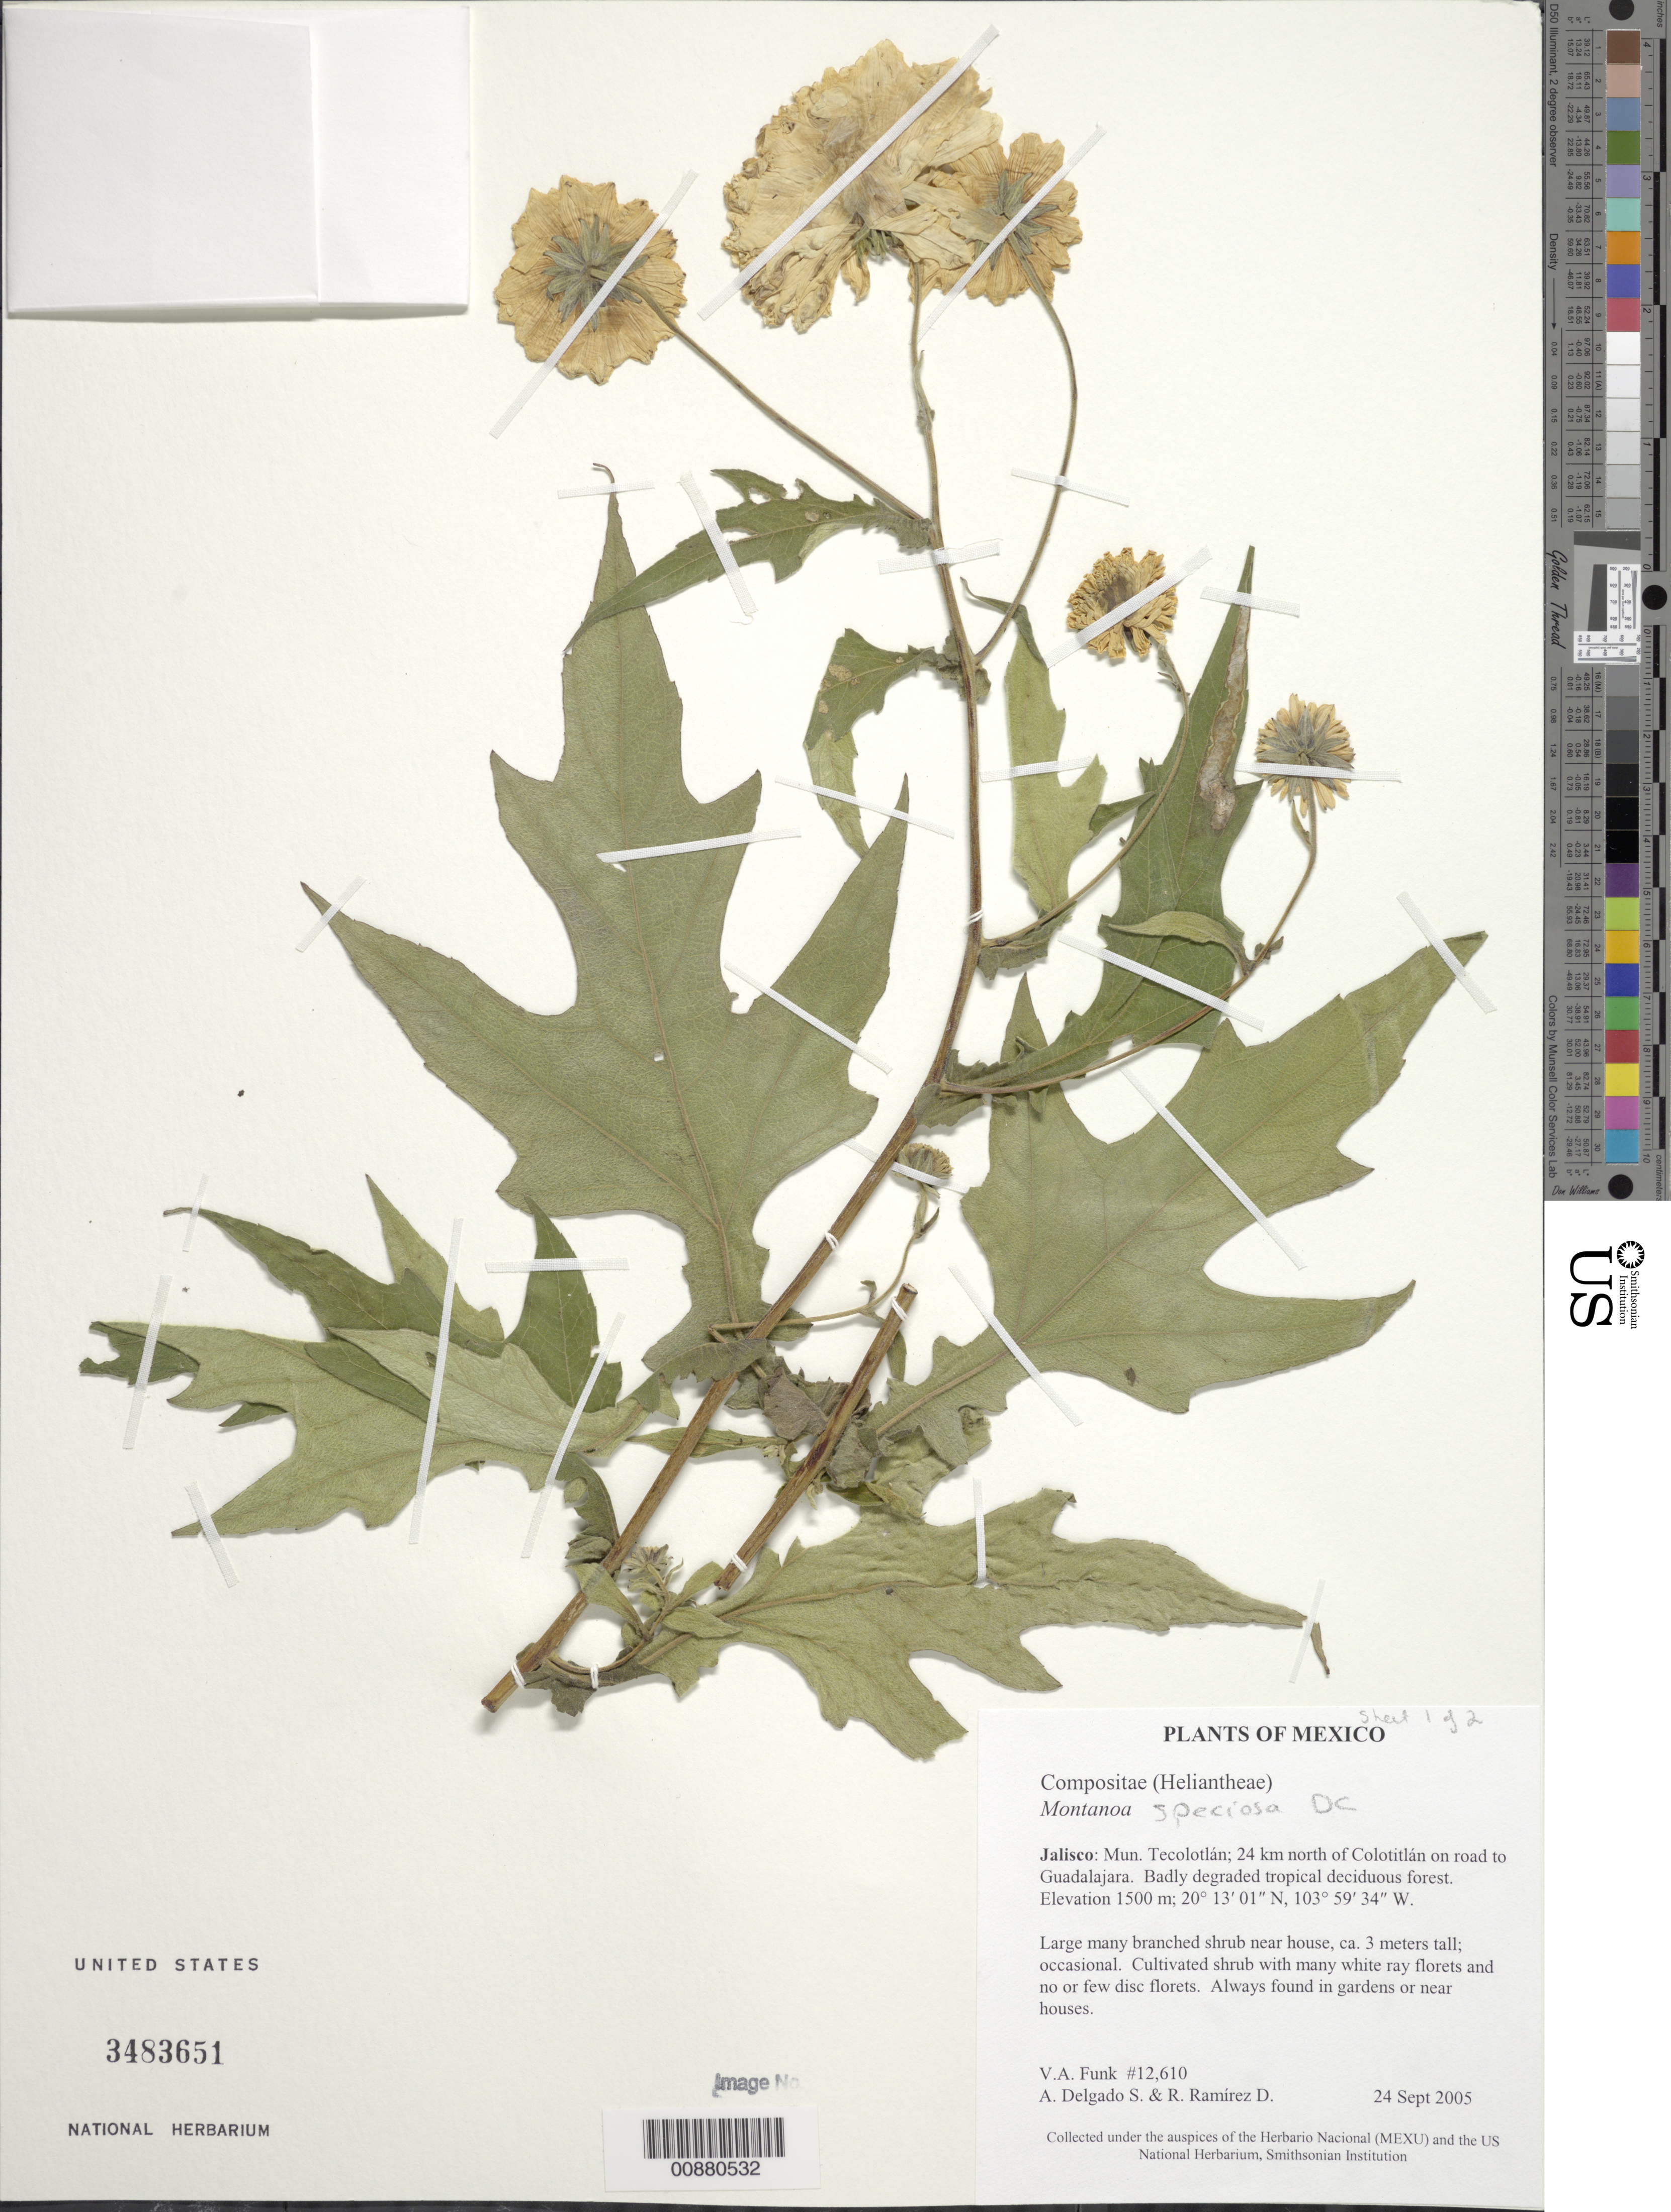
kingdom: Plantae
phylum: Tracheophyta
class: Magnoliopsida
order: Asterales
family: Asteraceae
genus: Montanoa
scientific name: Montanoa speciosa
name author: (DC.) Sch. Bip. ex K. Koch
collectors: V. Funk, A. Delgado S. & R. Ramirez D.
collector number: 12610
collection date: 2005-09-24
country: Mexico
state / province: Jalisco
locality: Mun. Tecolotlán, 24 km N of Colotitlán on road to Guadalajara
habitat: Badly degraded tropical deciduous forest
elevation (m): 1500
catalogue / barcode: US 3483651